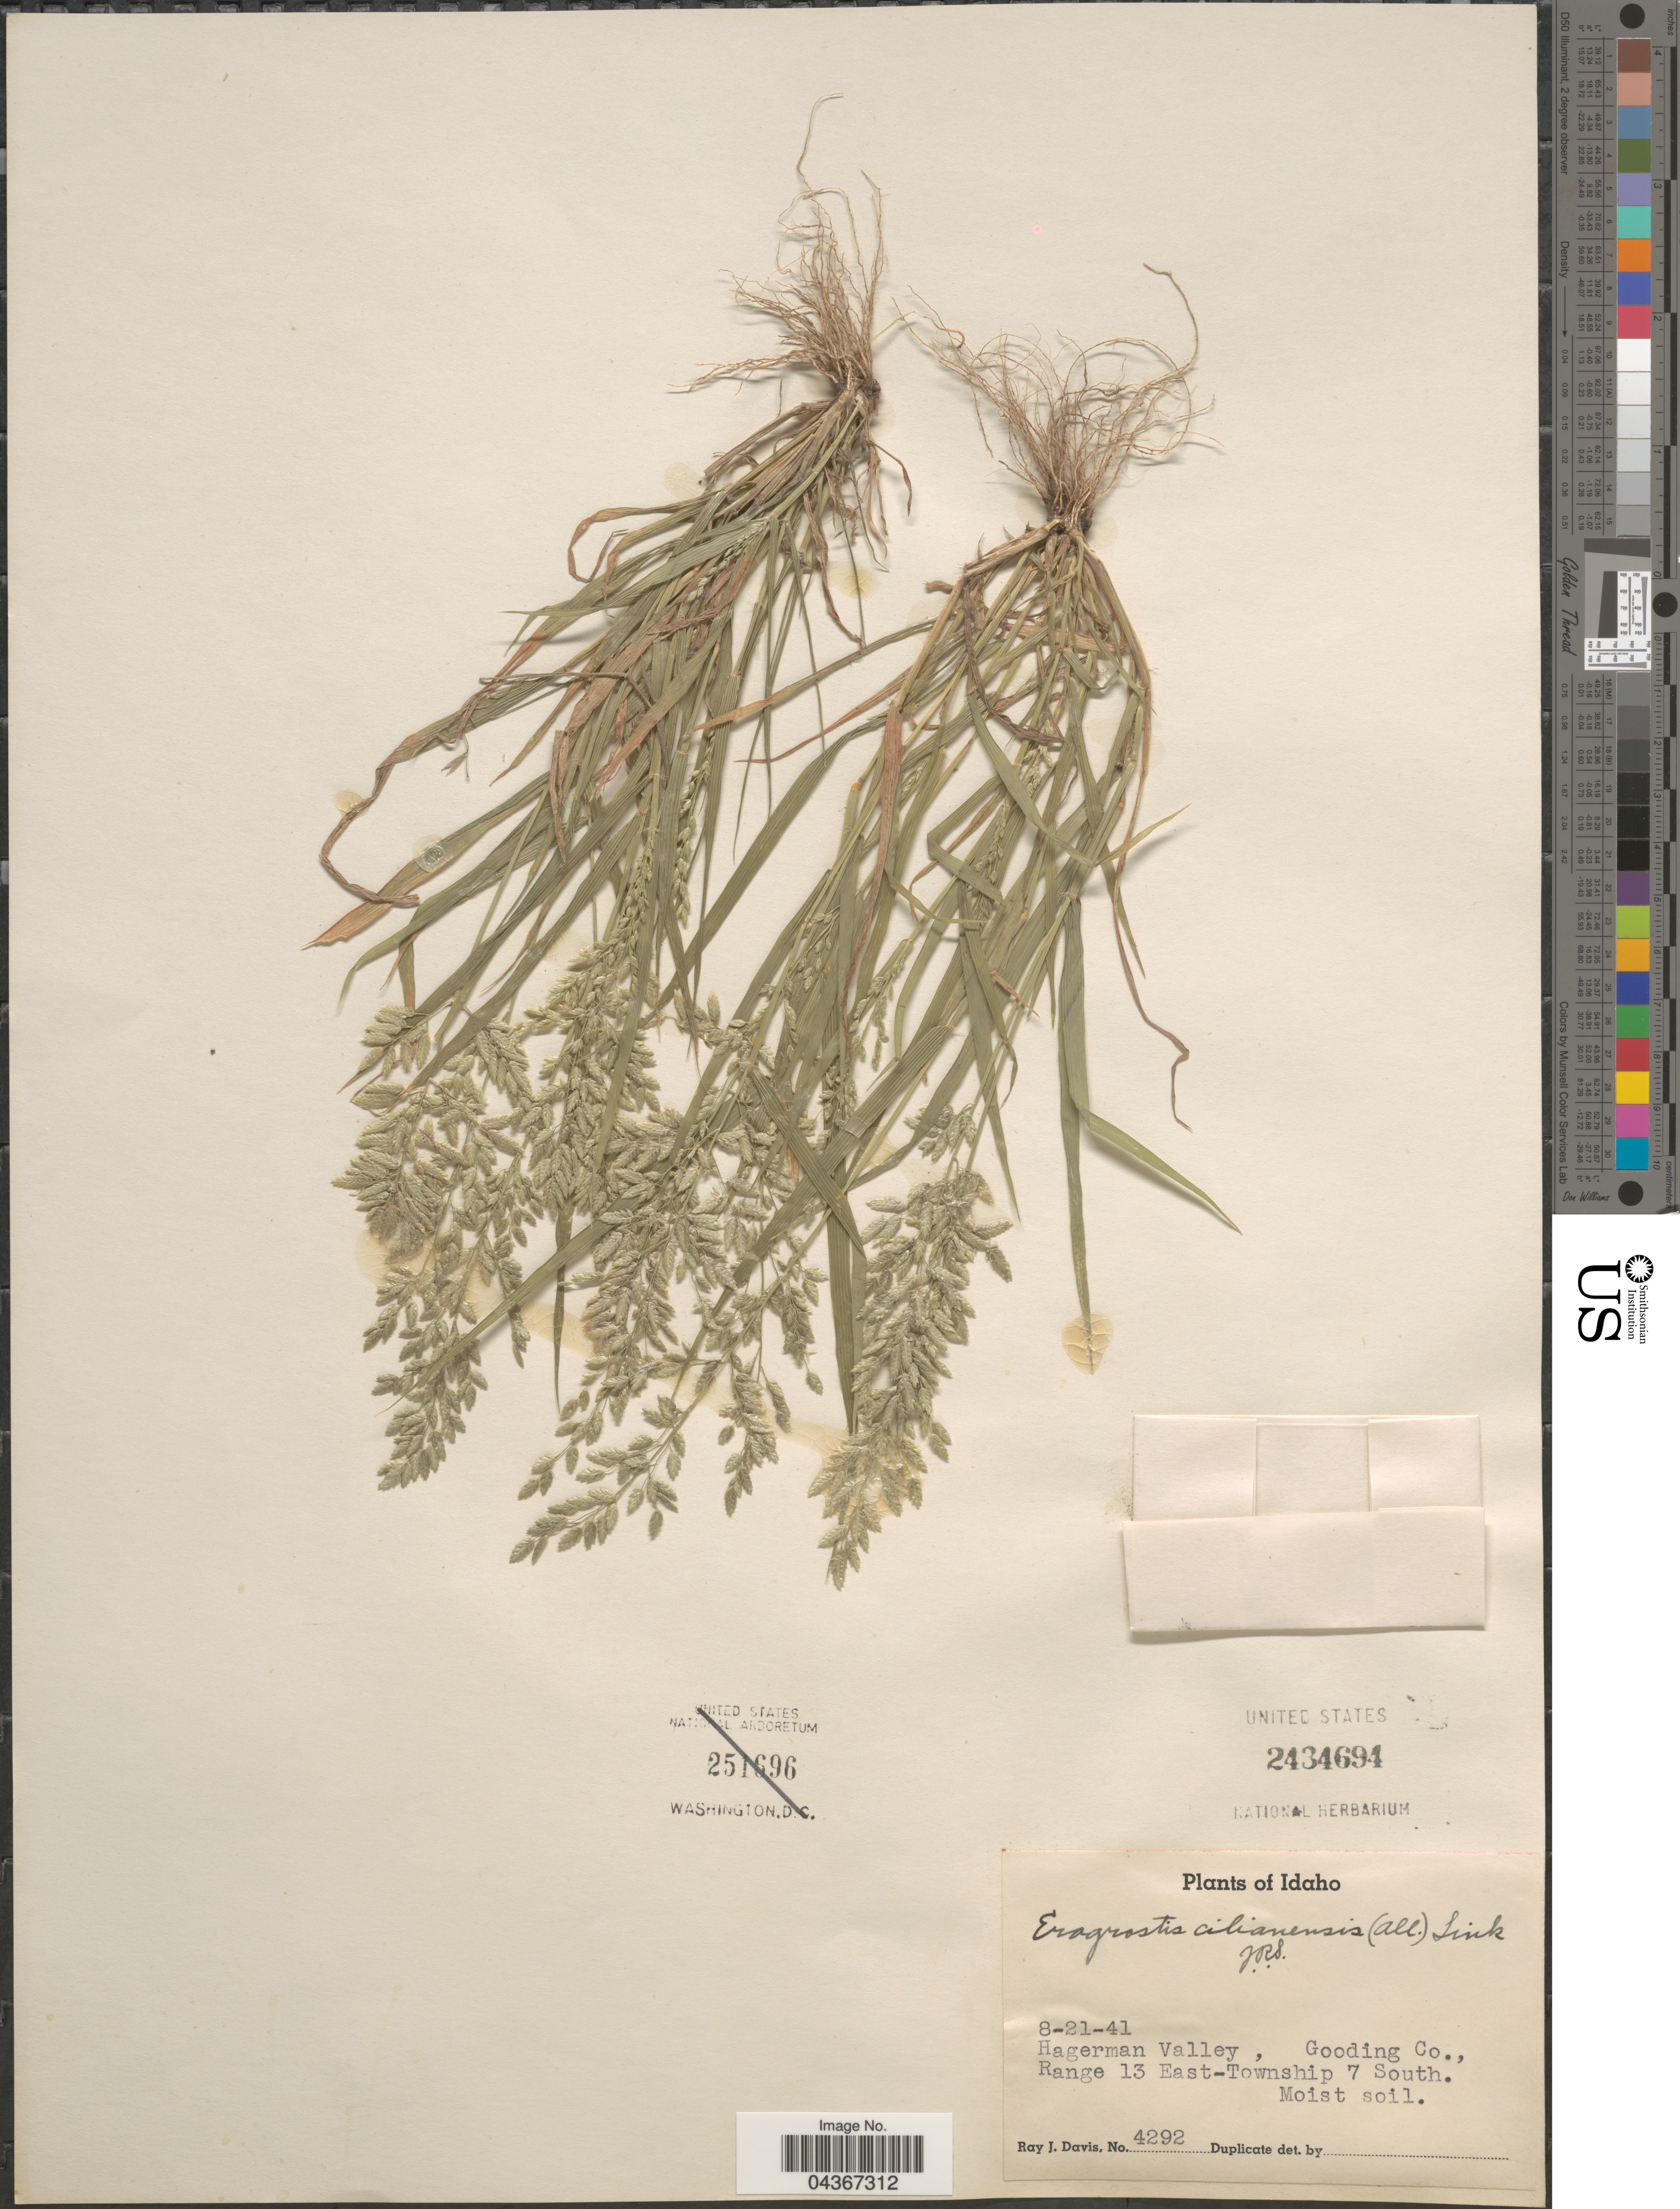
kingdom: Plantae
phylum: Tracheophyta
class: Liliopsida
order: Poales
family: Poaceae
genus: Eragrostis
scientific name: Eragrostis cilianensis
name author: (Bellardi) Vignolo ex Janch.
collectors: R. Davis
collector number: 4292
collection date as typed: Transcribed d/m/y: 21/8/41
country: United States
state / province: Idaho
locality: Hagerman Valley, Gooding Co., Range 13 East-Township 7 South.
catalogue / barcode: US 2434694